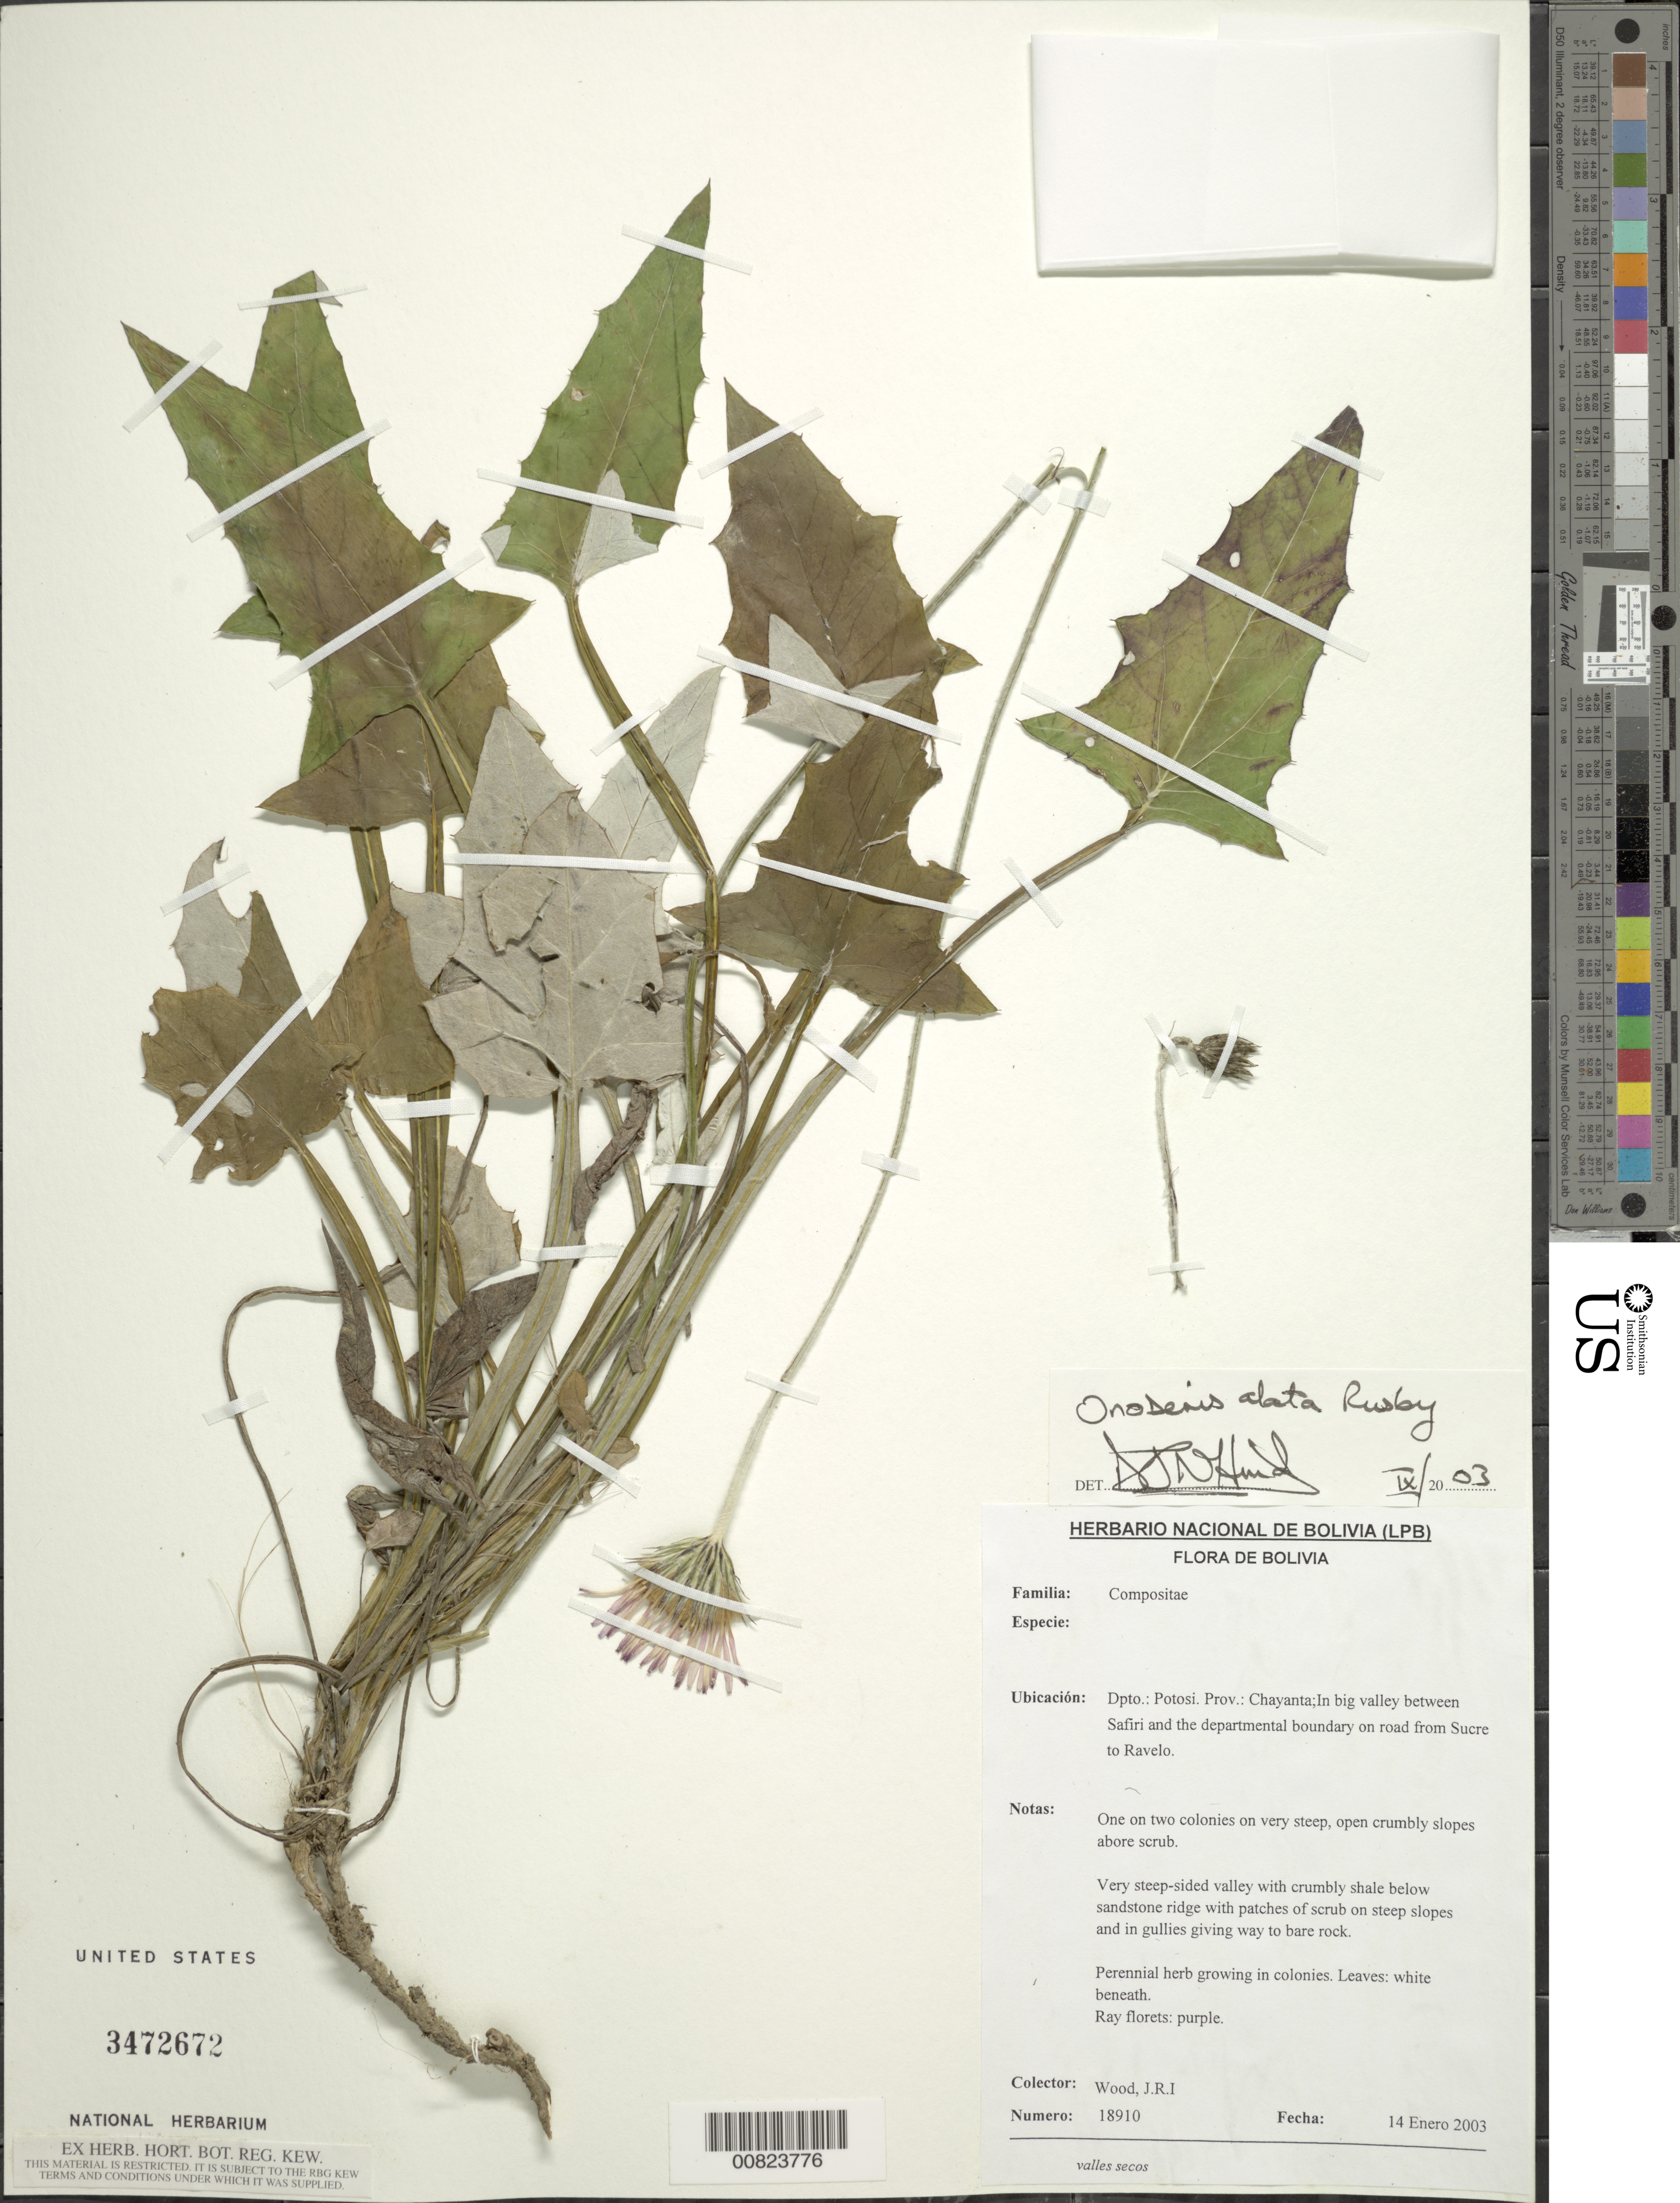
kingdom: Plantae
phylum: Tracheophyta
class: Magnoliopsida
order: Asterales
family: Asteraceae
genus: Onoseris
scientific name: Onoseris alata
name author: Rusby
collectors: J. R. I. Wood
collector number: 18910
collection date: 2003-01-14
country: Bolivia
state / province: Potosi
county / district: Chayanta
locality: Safiri, in big valley between Safiri and the departmental boundary on road from Sucre to Ravelo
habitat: Very steep sided valley with crumbly shale below sandstone ridge with patches of scrub on steep slopes and in gullies giving way to bare rock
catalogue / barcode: US 3472672